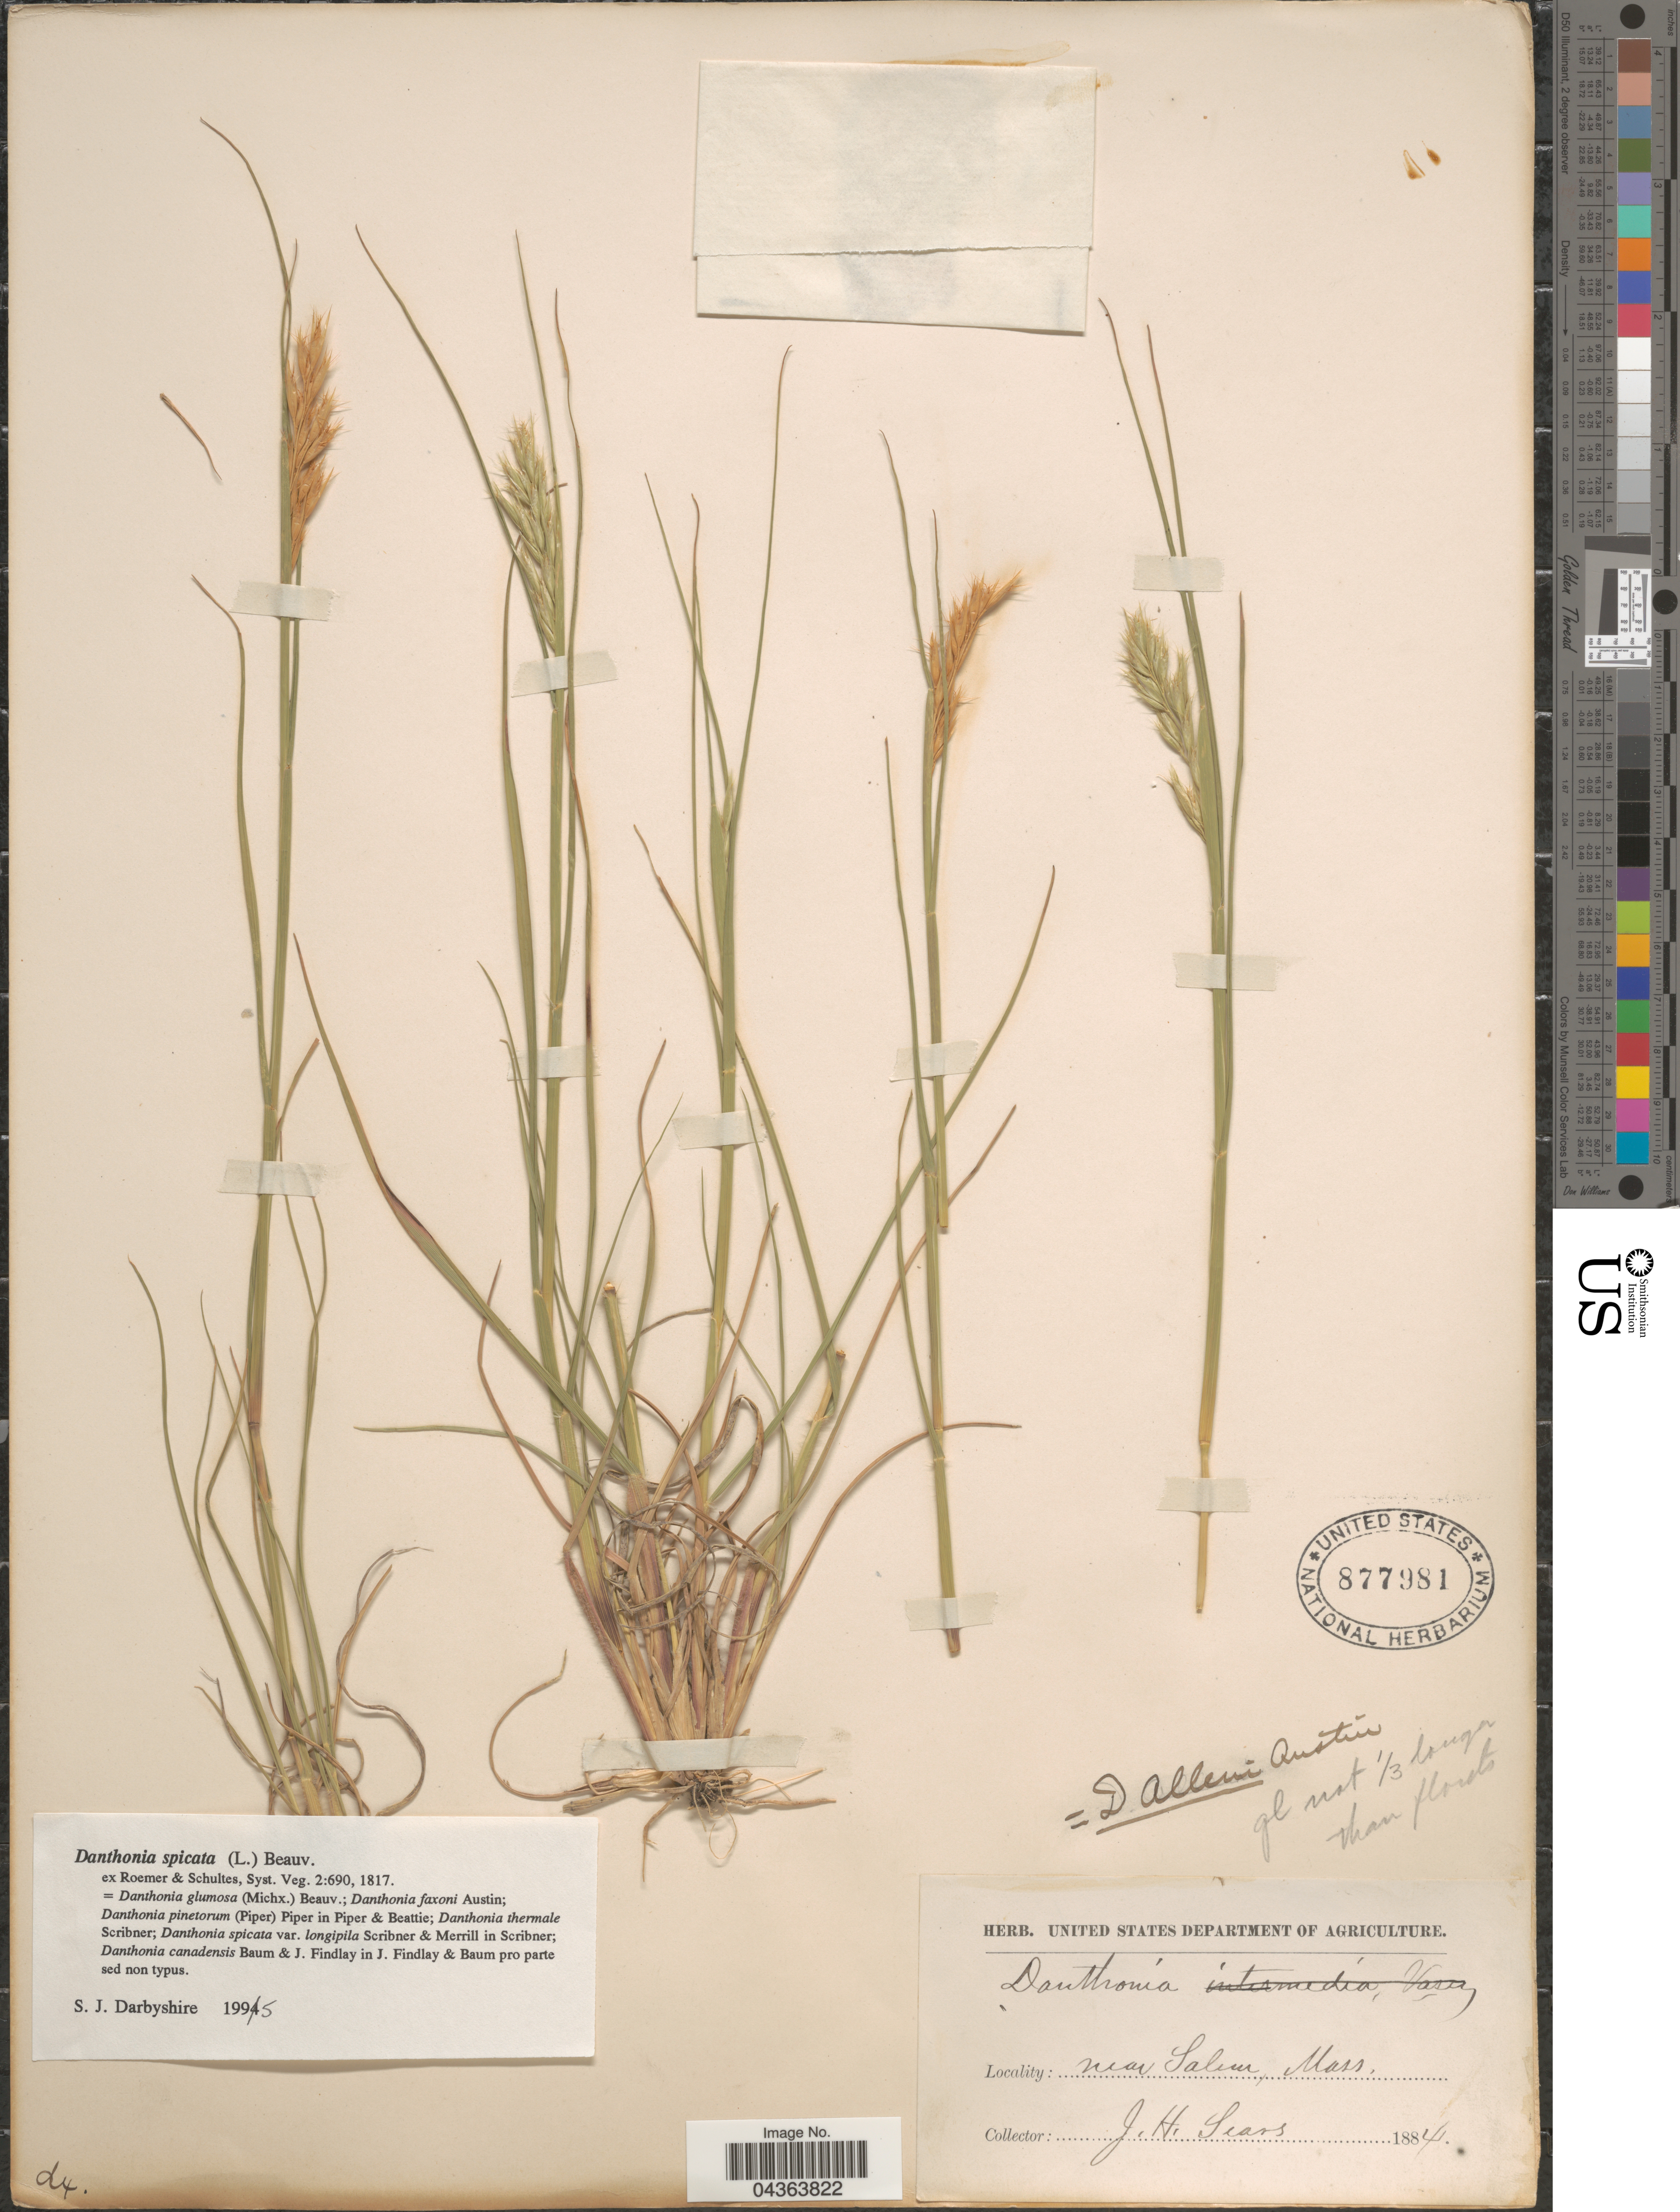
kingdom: Plantae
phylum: Tracheophyta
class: Liliopsida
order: Poales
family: Poaceae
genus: Danthonia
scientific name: Danthonia spicata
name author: (L.) P. Beauv. ex Roem. & Schult.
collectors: J. Sears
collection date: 1884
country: United States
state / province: Massachusetts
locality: Near Salem.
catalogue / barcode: US 877981